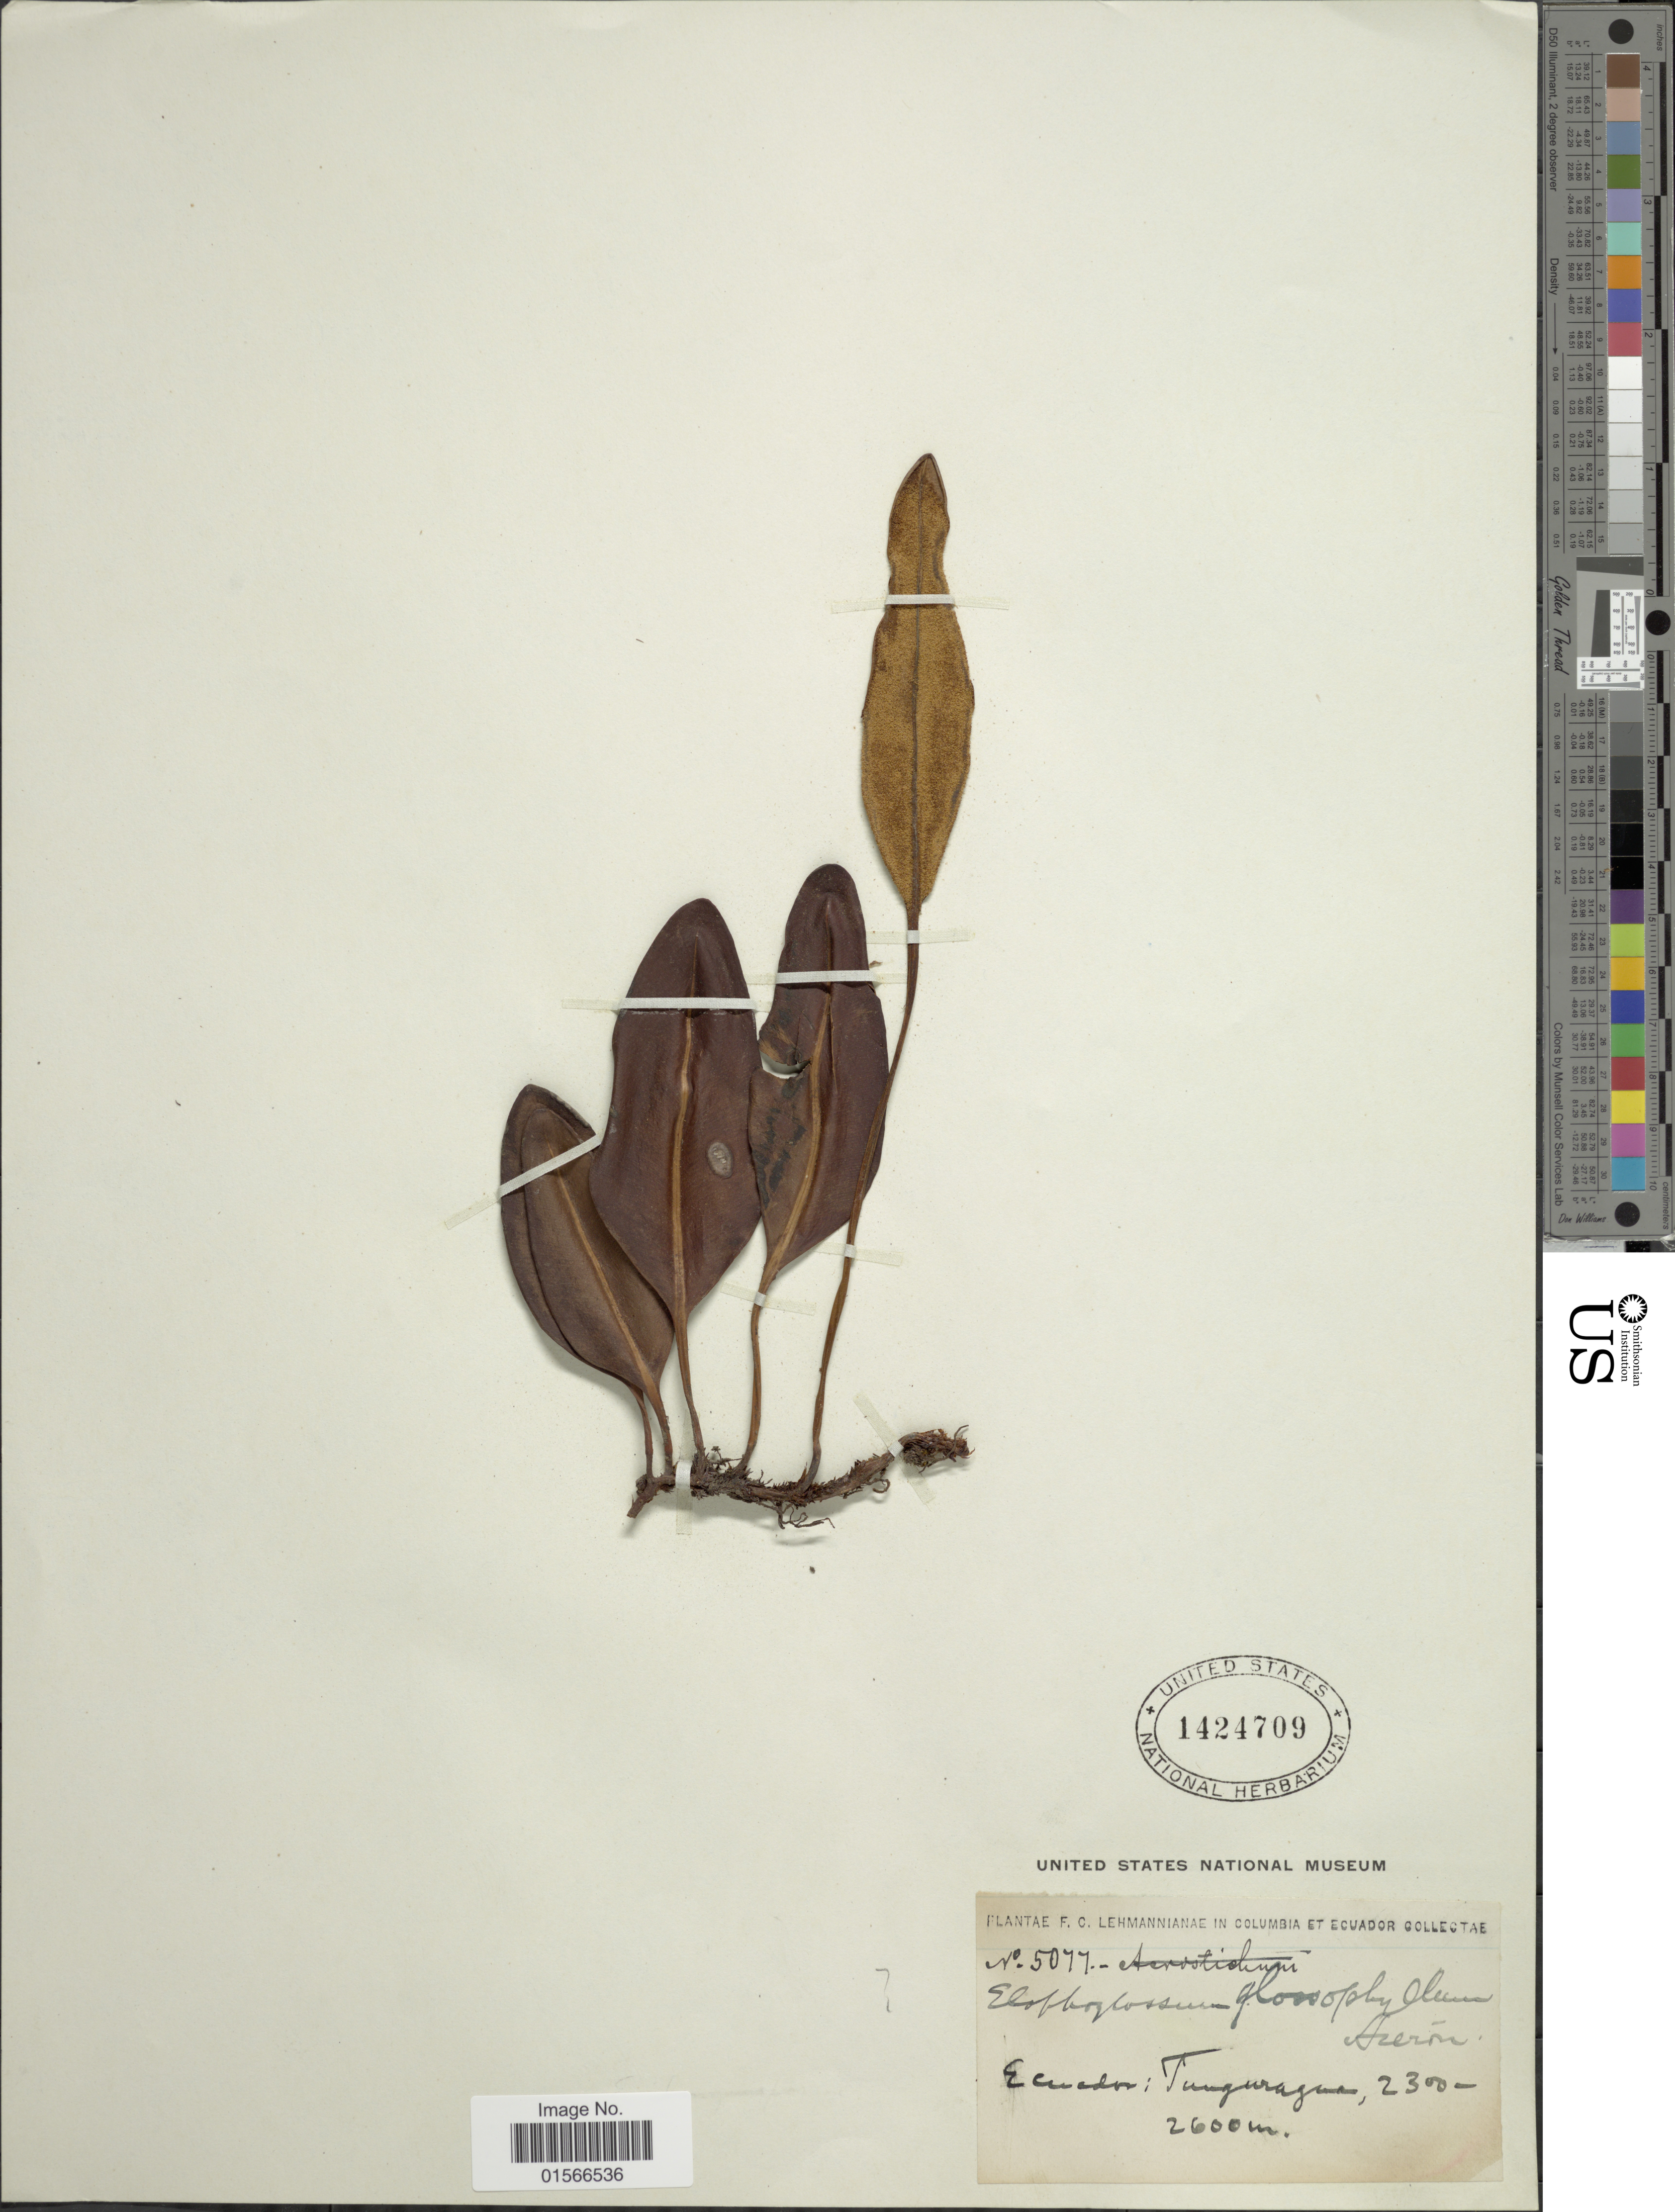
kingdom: Plantae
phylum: Tracheophyta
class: Polypodiopsida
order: Polypodiales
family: Dryopteridaceae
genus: Elaphoglossum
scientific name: Elaphoglossum funckii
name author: (Fée) T. Moore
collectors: F. C. Lehmann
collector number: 5077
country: Tonga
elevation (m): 2300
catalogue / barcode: US 1424709